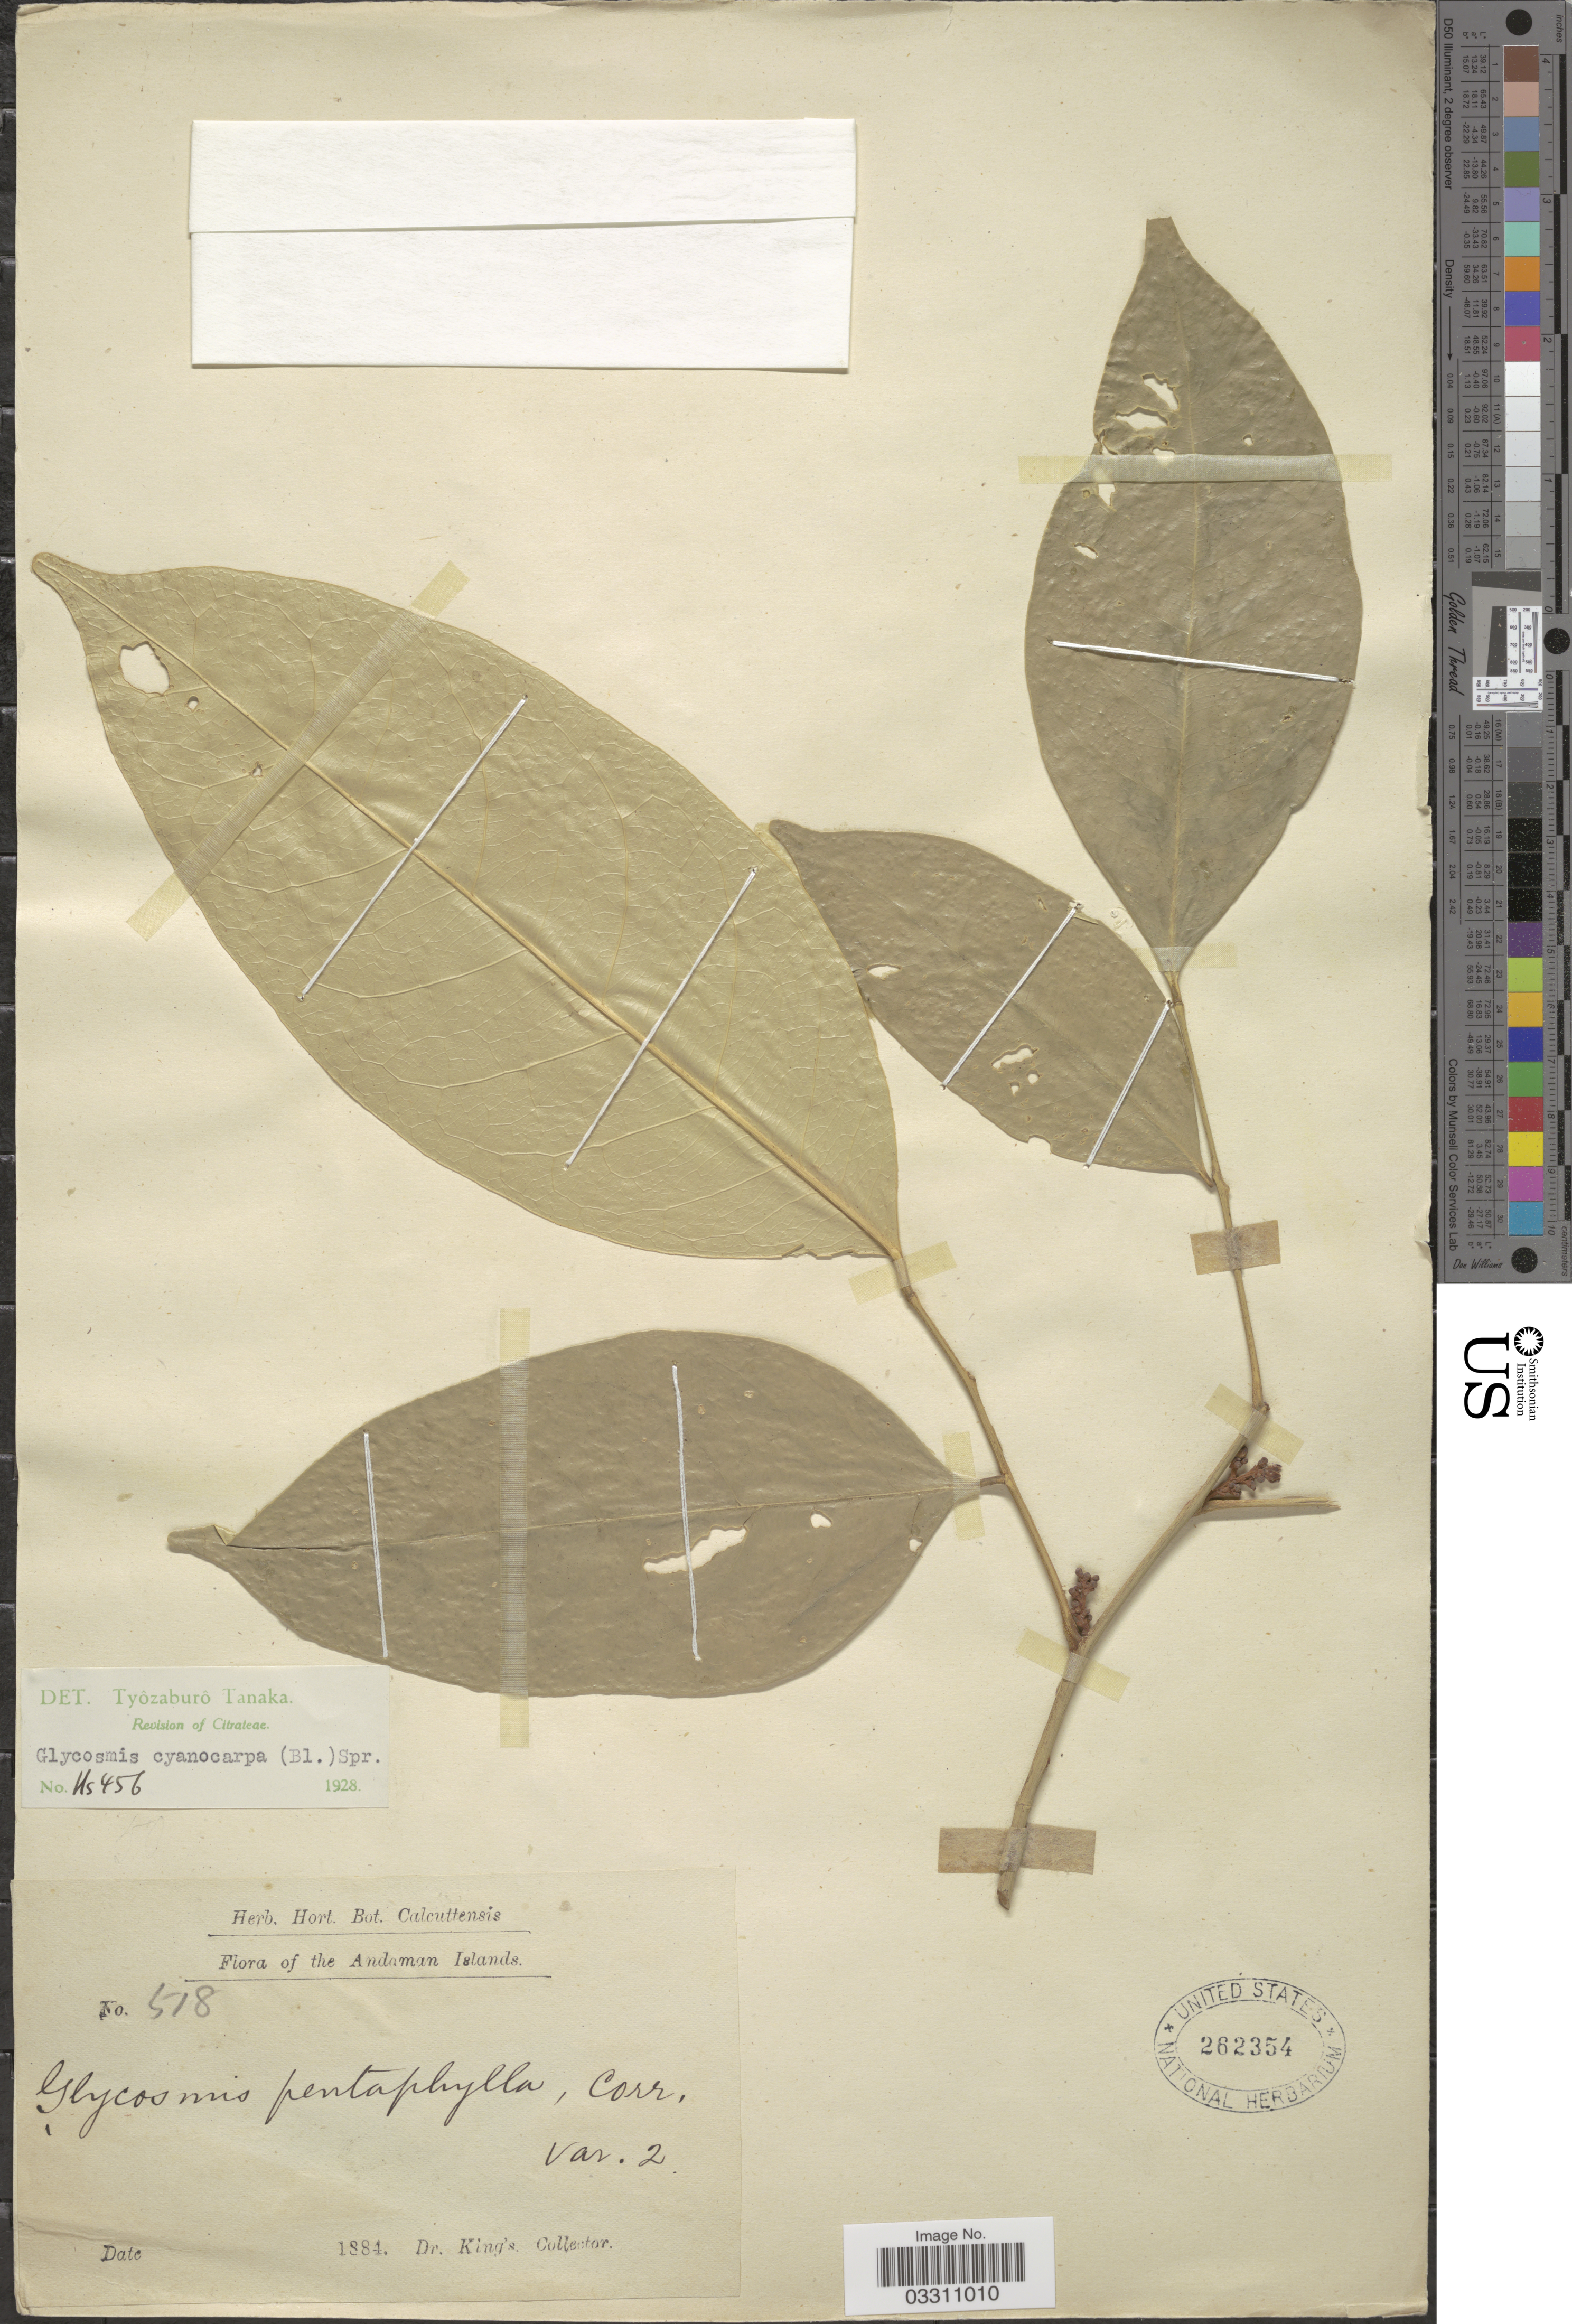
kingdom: Plantae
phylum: Tracheophyta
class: Magnoliopsida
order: Sapindales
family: Rutaceae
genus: Glycosmis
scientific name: Glycosmis cyanocarpa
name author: (Blume) Spreng.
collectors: Dr. King's collector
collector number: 518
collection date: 1884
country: India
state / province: Andaman and Nicobar Islands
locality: Andaman Islands.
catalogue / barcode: US 262354